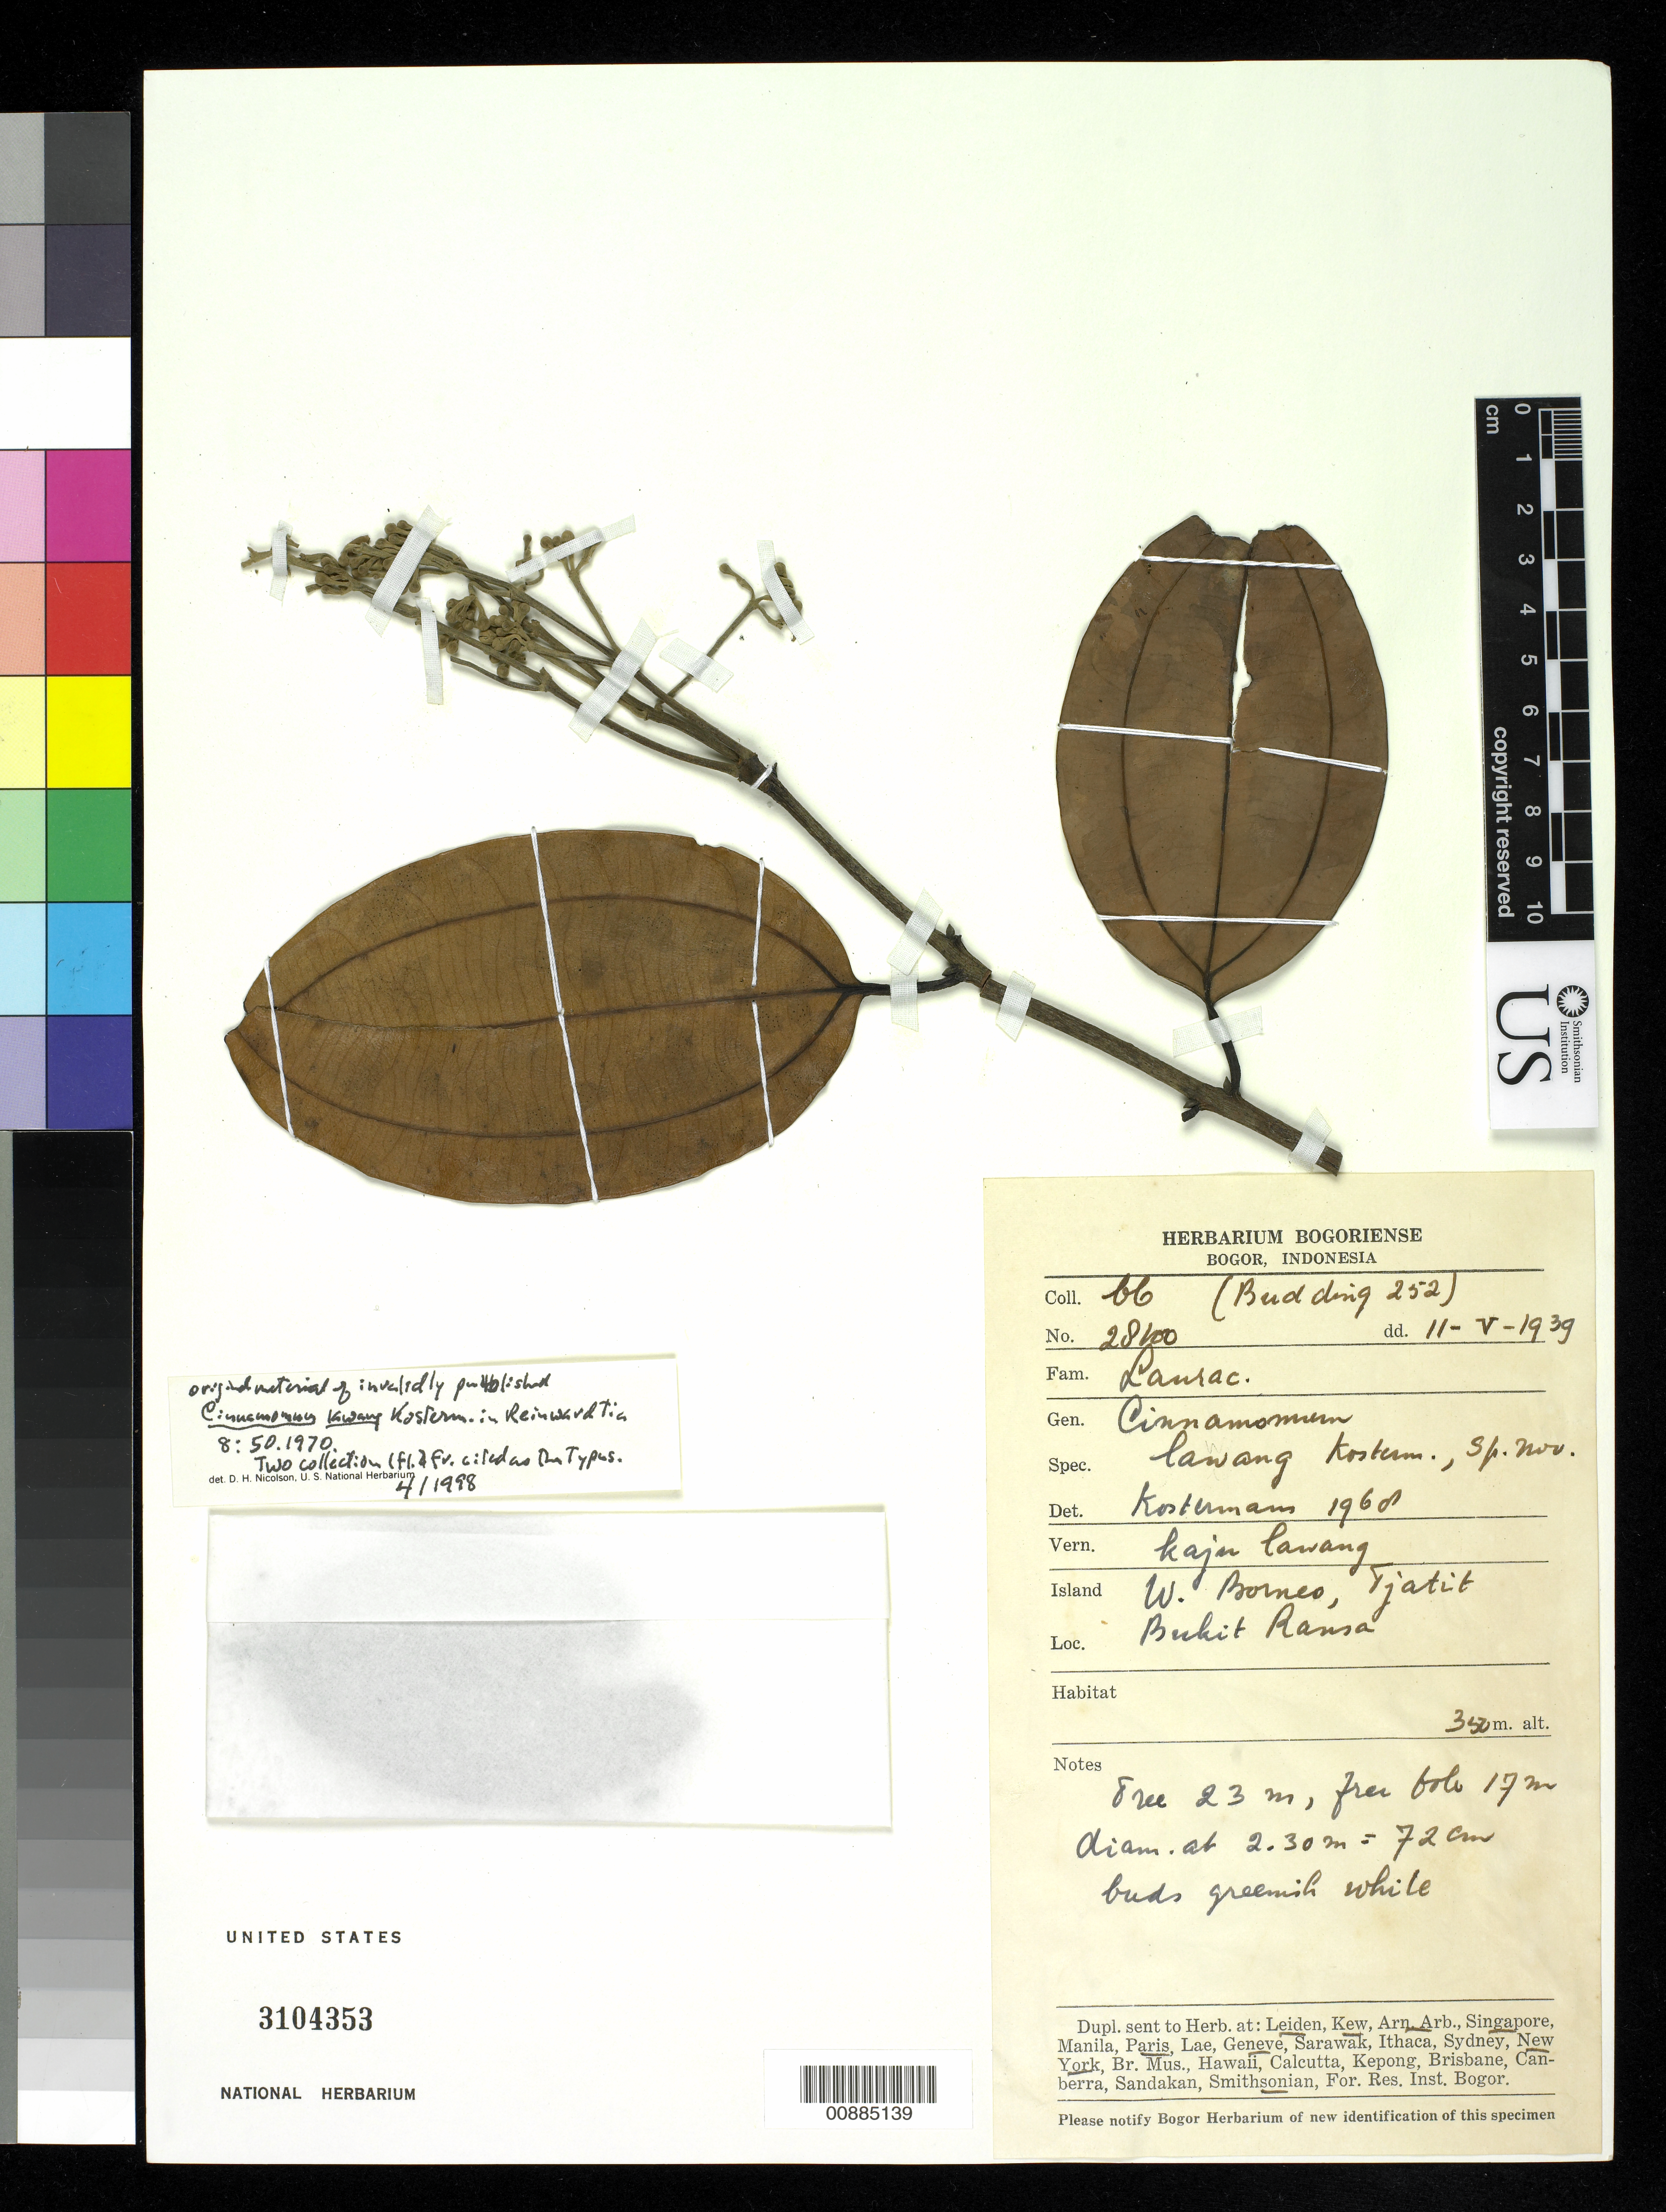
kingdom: Plantae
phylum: Tracheophyta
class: Magnoliopsida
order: Laurales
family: Lauraceae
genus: Cinnamomum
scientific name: Cinnamomum lawang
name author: Kosterm.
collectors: B. Budding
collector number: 28100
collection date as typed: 11 May 1939 to 05 Nov 1939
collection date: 1939-05-11/1939-11-05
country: Indonesia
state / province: Kalimantan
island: Borneo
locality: Bukit Ransa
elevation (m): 350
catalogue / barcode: US 3104353